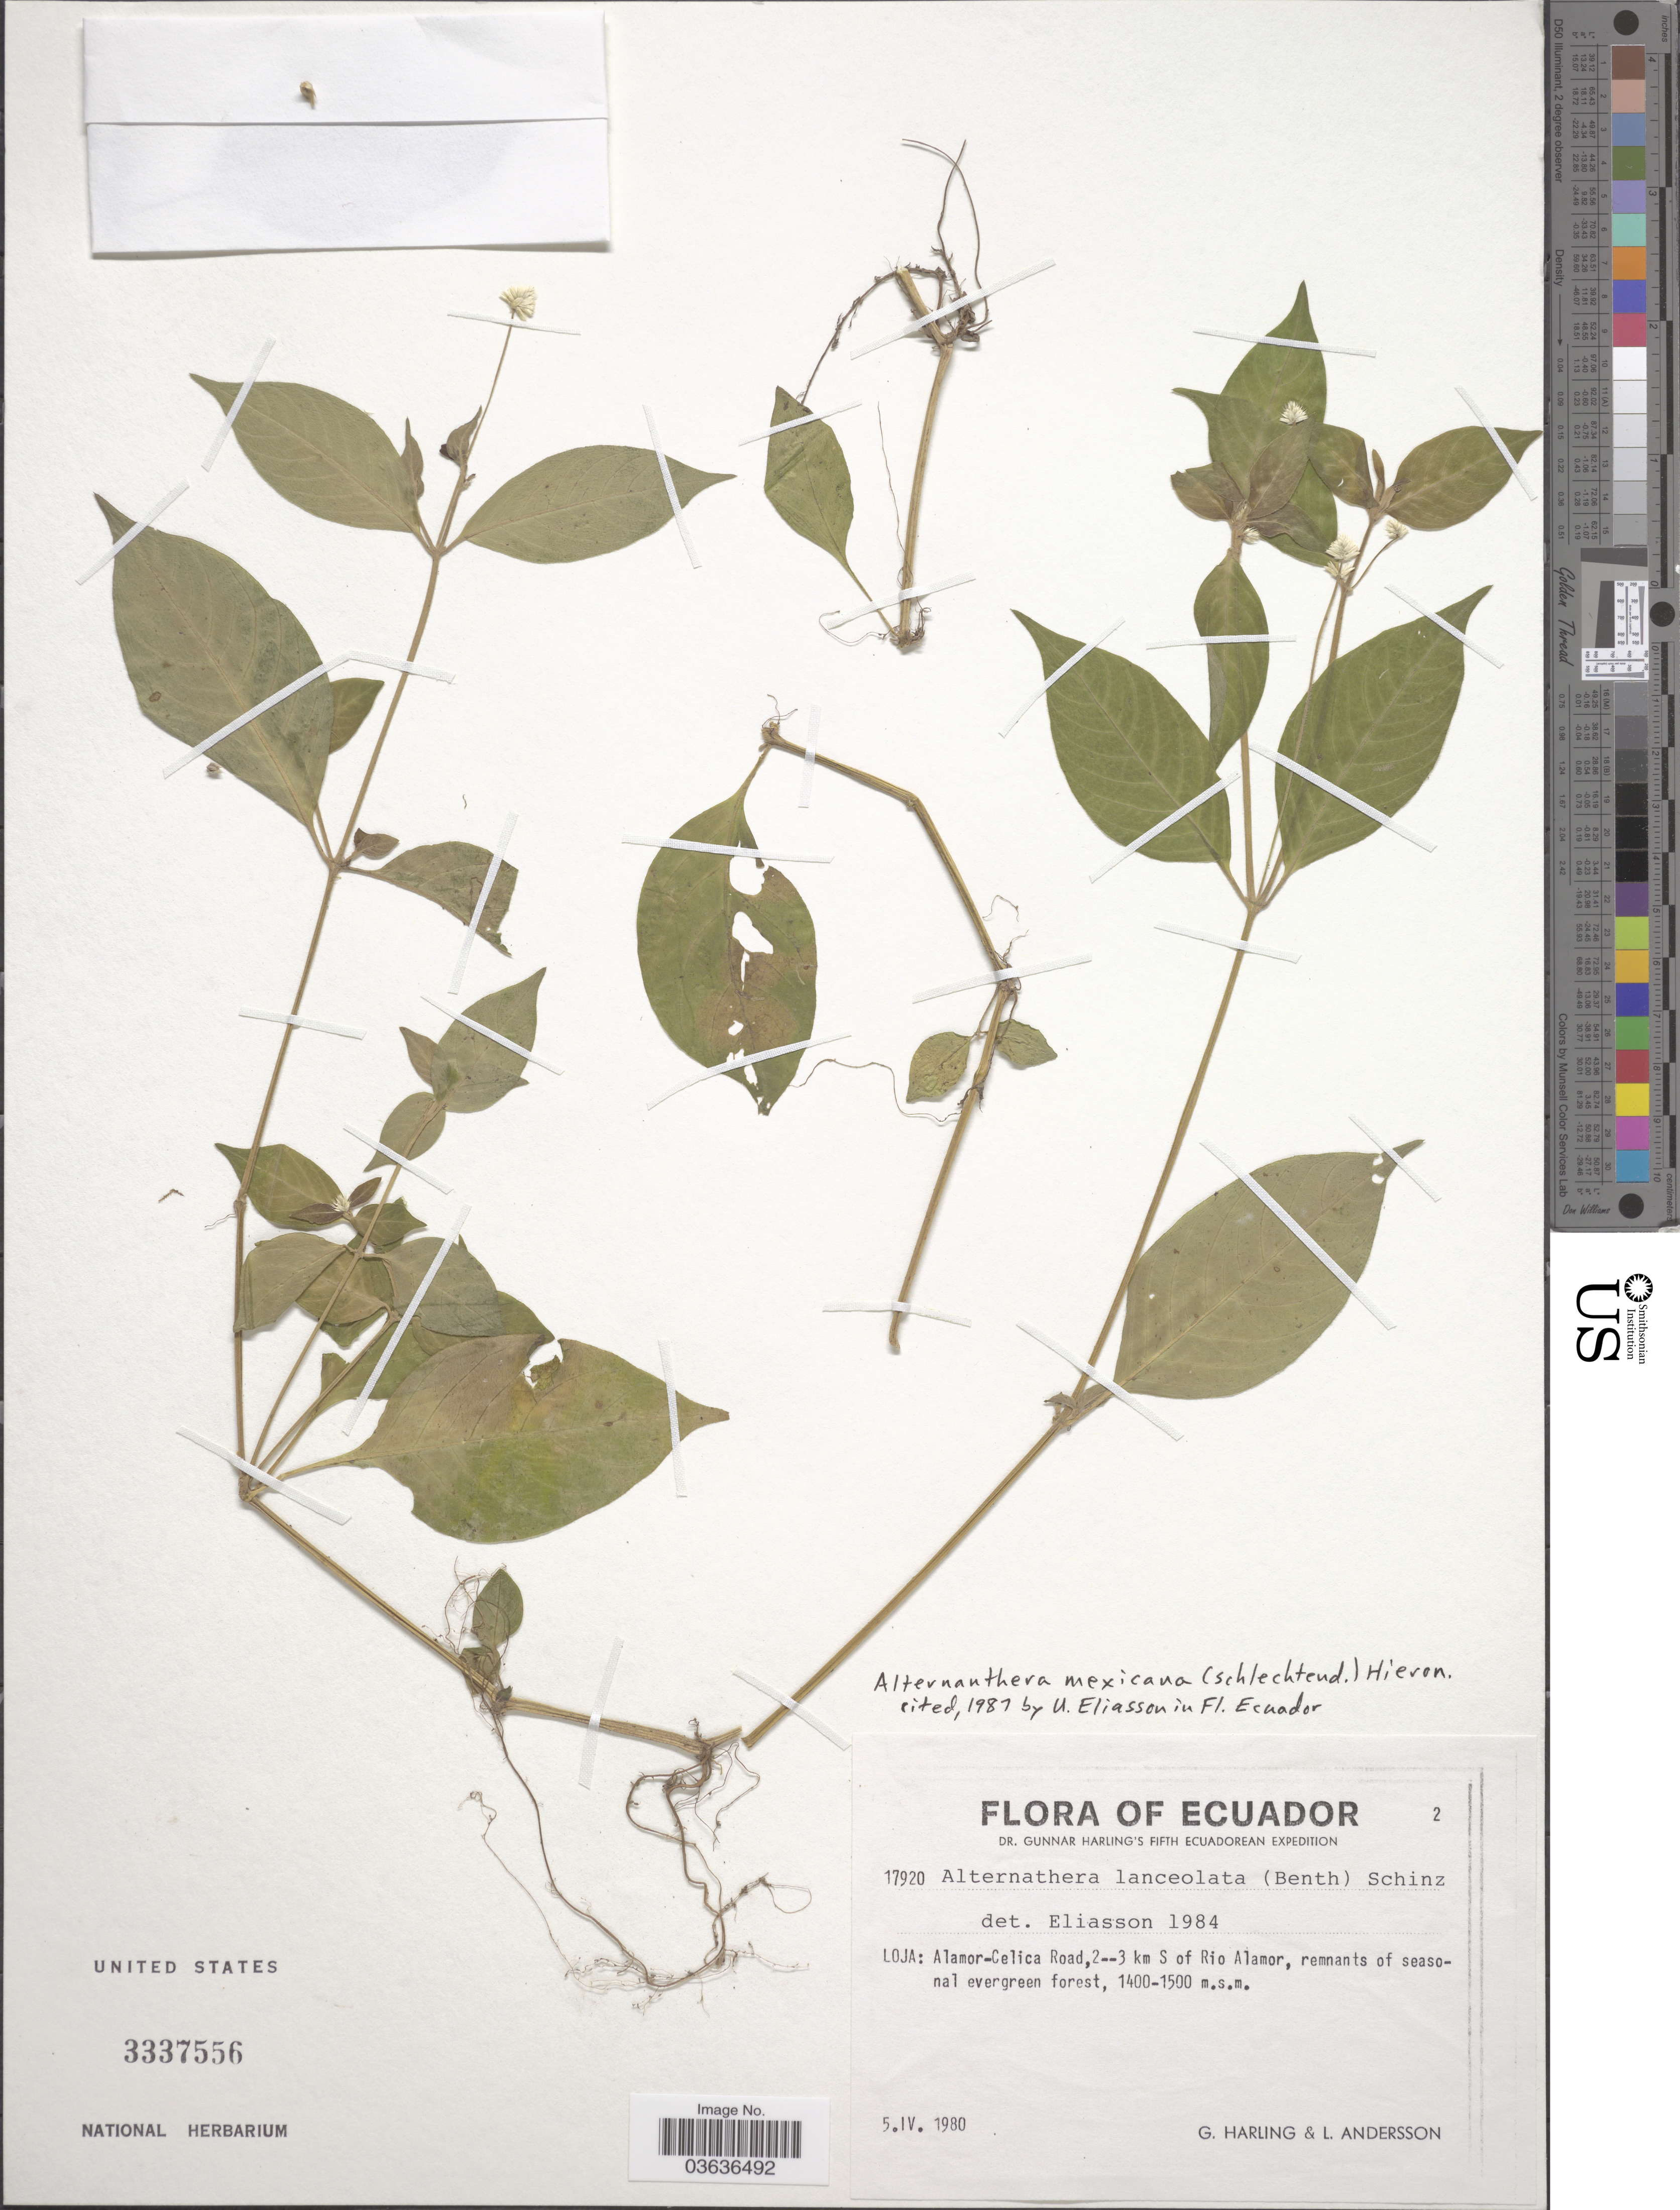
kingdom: Plantae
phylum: Tracheophyta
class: Magnoliopsida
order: Caryophyllales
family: Amaranthaceae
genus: Alternanthera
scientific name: Alternanthera mexicana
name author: Moq.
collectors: G. Harling & L. Andersson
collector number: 17920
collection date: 1980-04-05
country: Ecuador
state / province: Loja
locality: Alamor-Celica Road, 2--3 km S of Rio Alamor.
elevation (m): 1400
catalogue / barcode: US 3337556